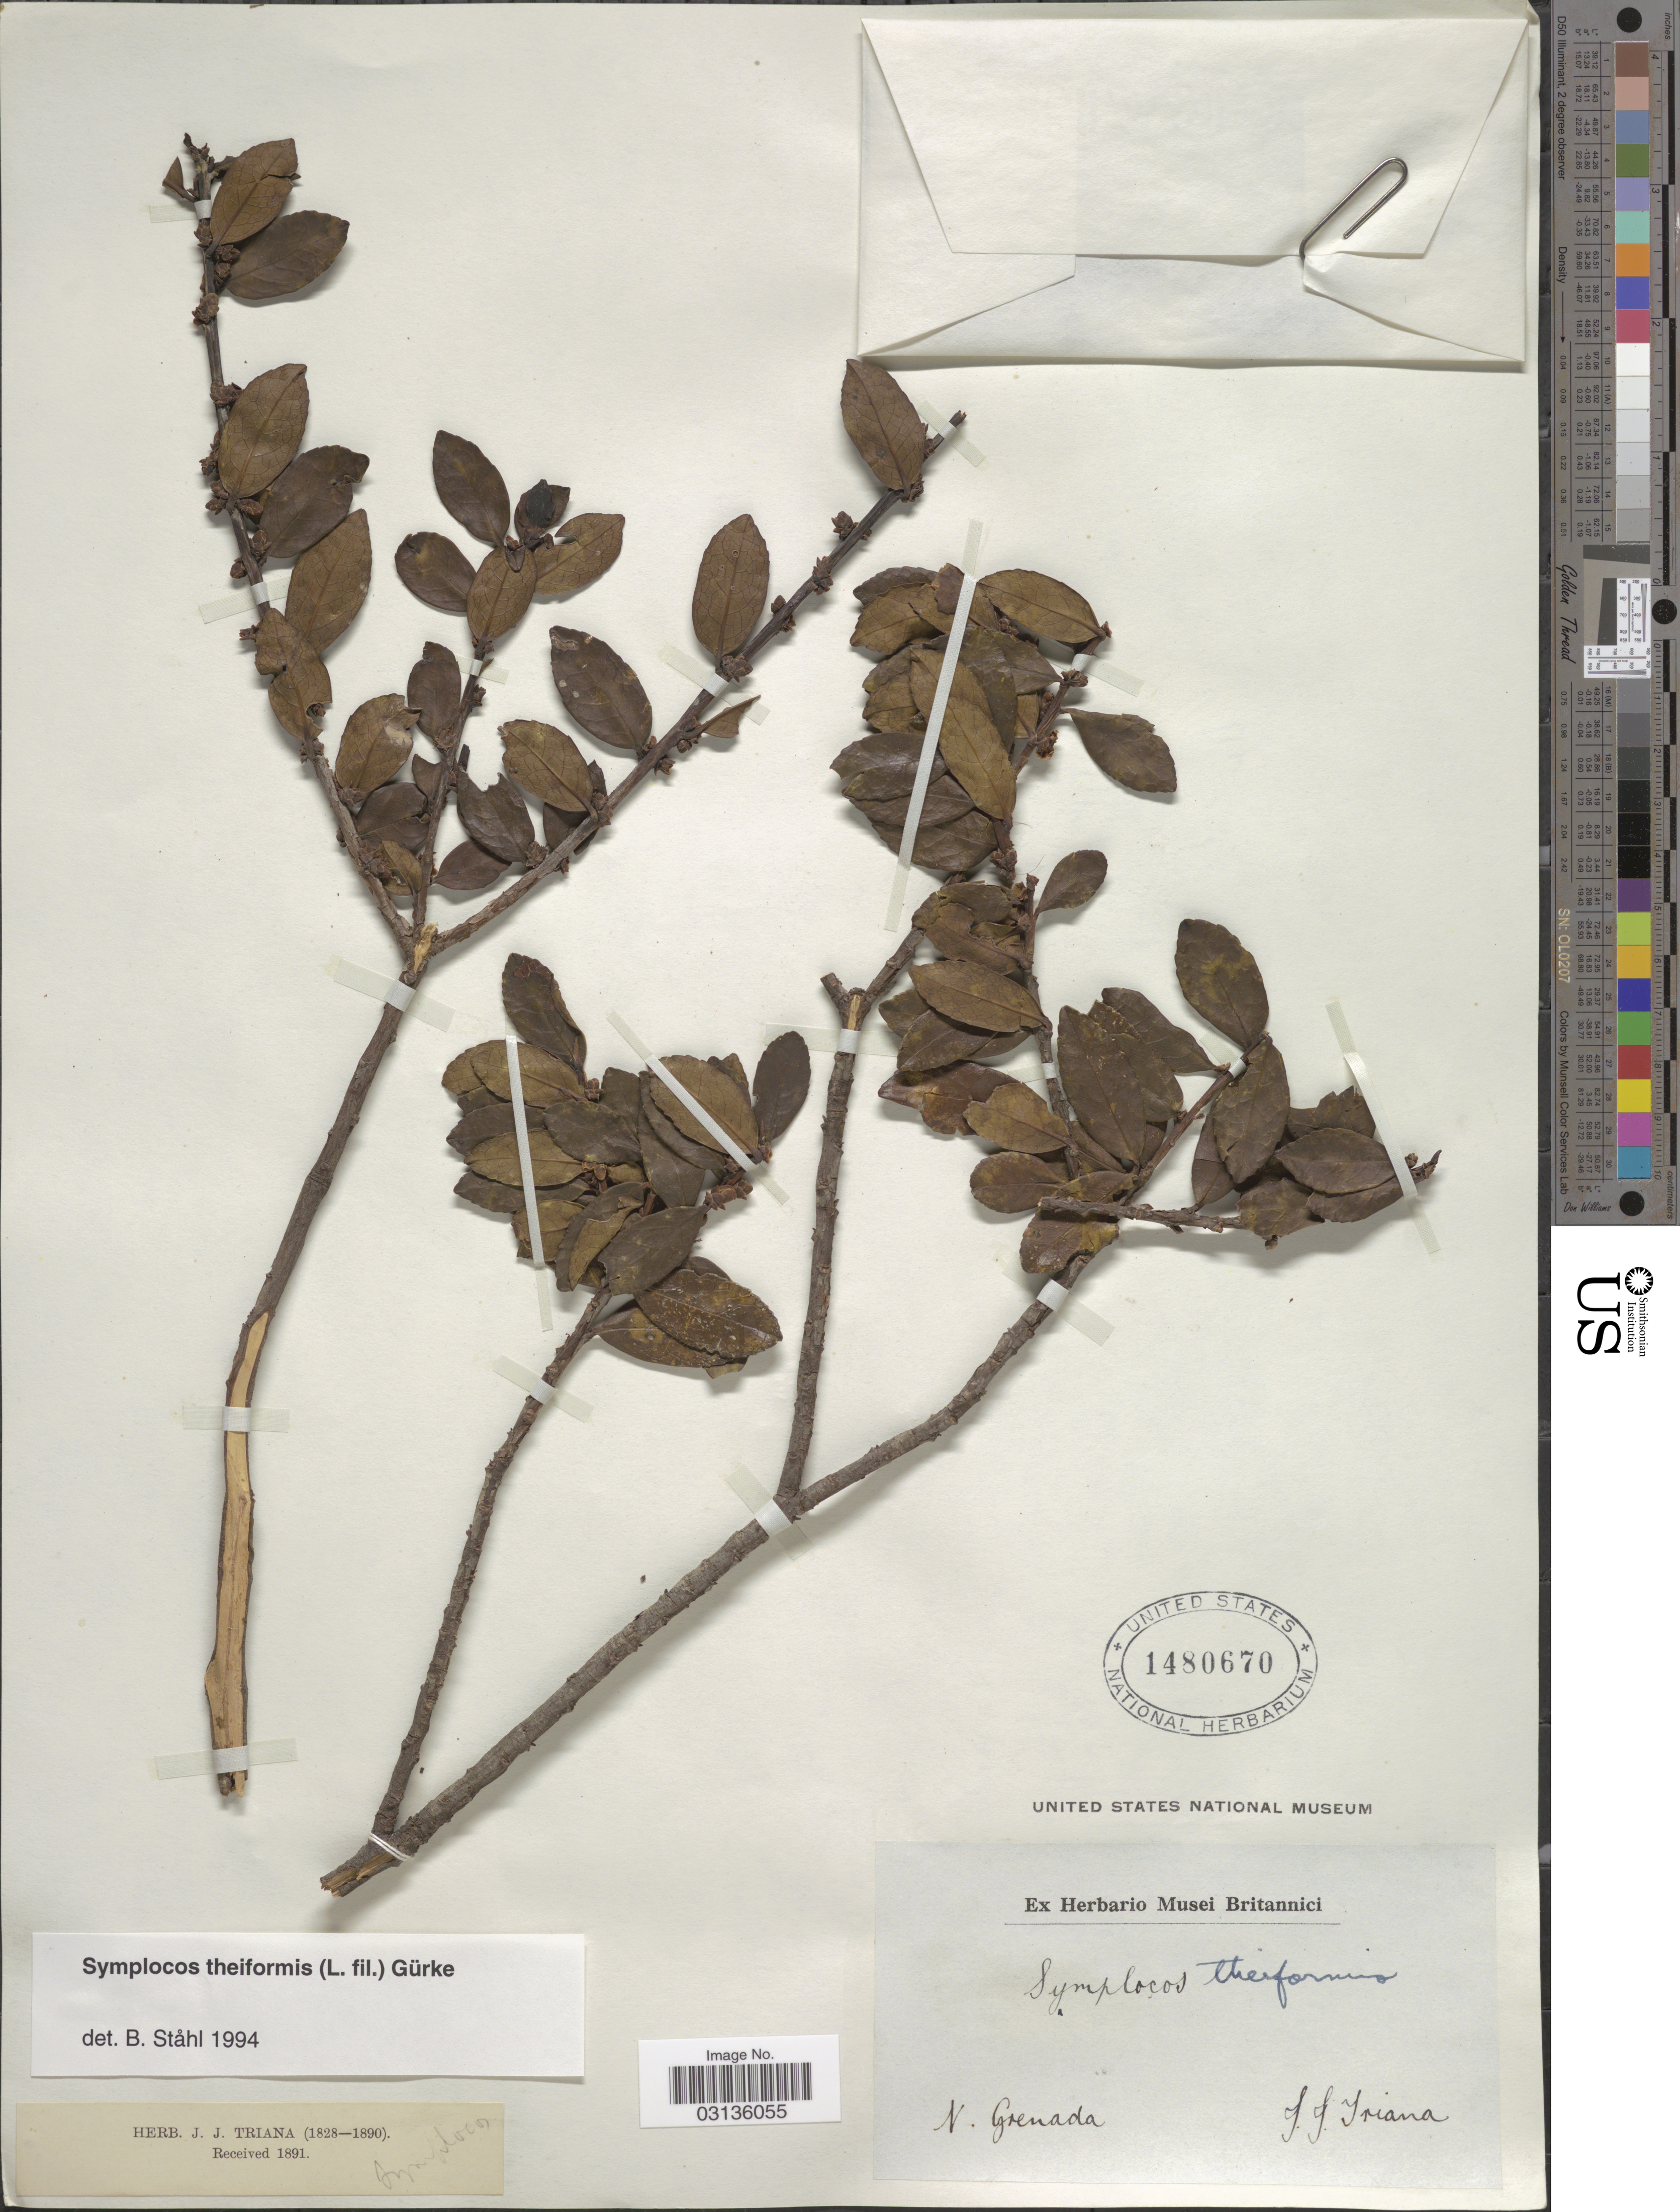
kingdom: Plantae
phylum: Tracheophyta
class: Magnoliopsida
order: Ericales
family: Symplocaceae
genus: Symplocos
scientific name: Symplocos theiformis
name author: (L. f.) Oken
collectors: J. J. Triana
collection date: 1828/1890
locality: N. Grenada.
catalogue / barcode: US 1480670